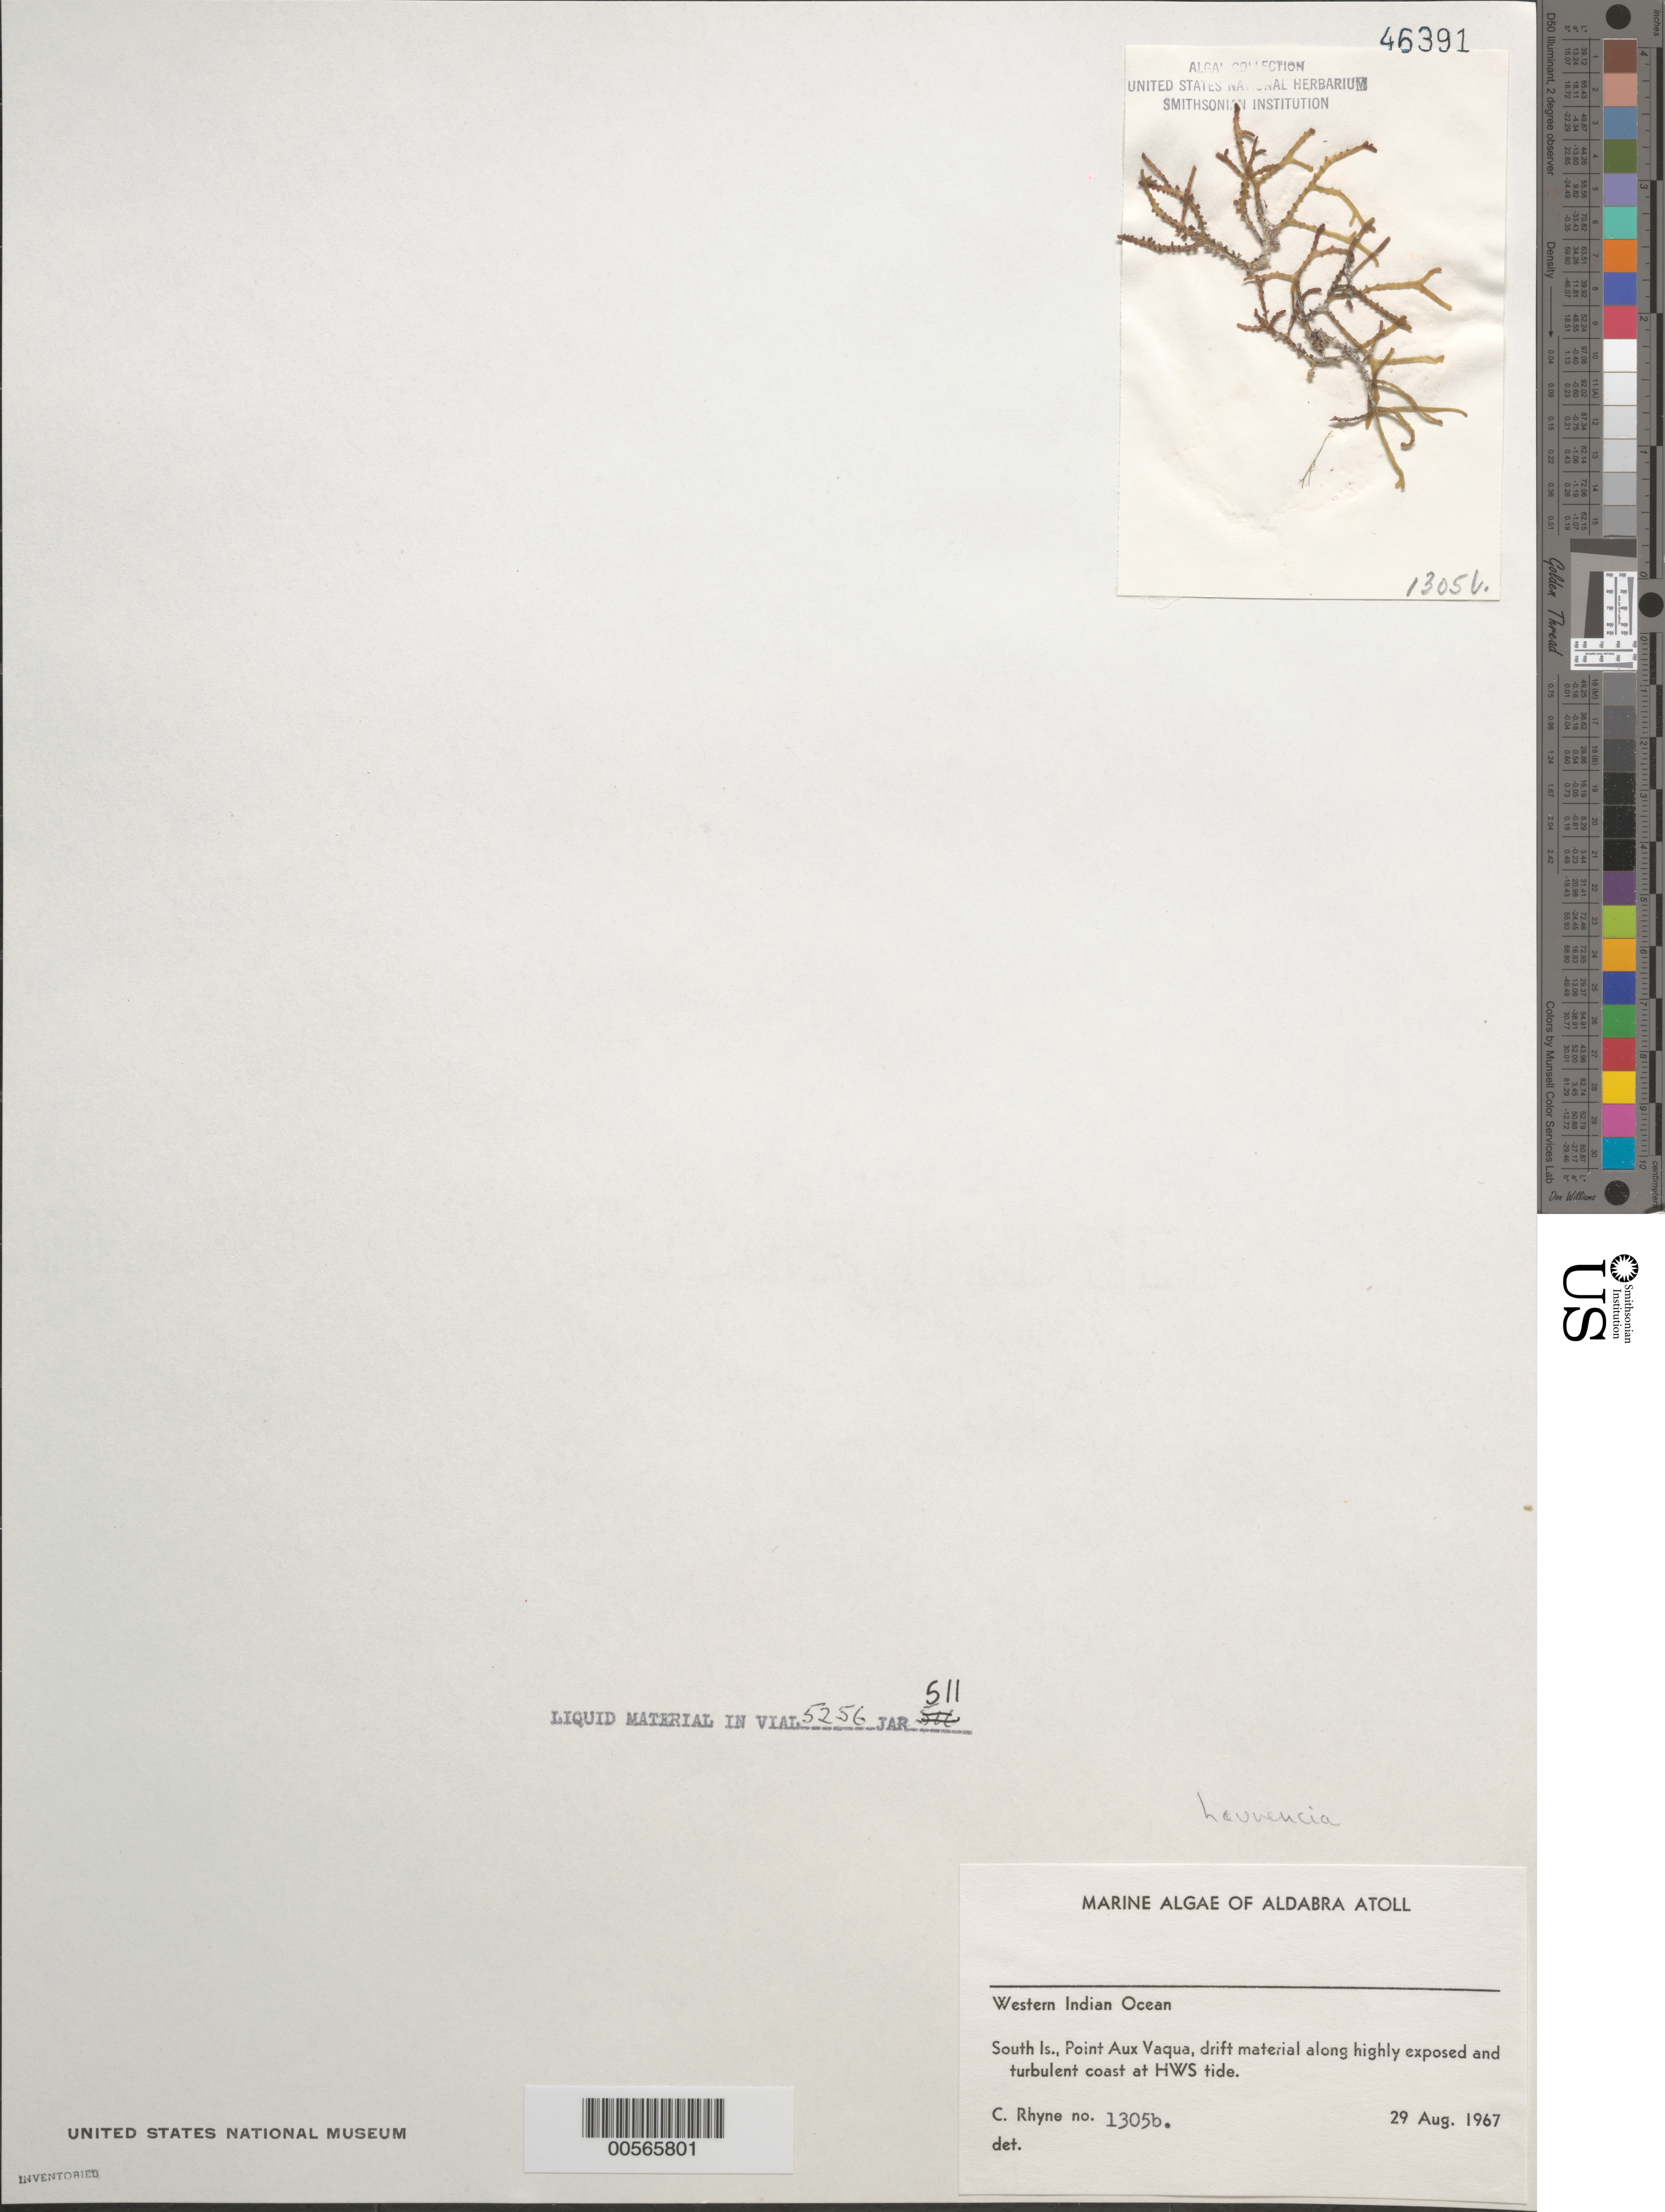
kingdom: Plantae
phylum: Rhodophyta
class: Florideophyceae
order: Ceramiales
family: Rhodomelaceae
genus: Laurencia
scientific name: Laurencia sp.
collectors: C. Rhyne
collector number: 1305b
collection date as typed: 29 Aug 1967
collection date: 1967-08-29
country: Seychelles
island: Aldabra Atoll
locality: Point aux Vaqua, South Islet.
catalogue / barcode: US 46391